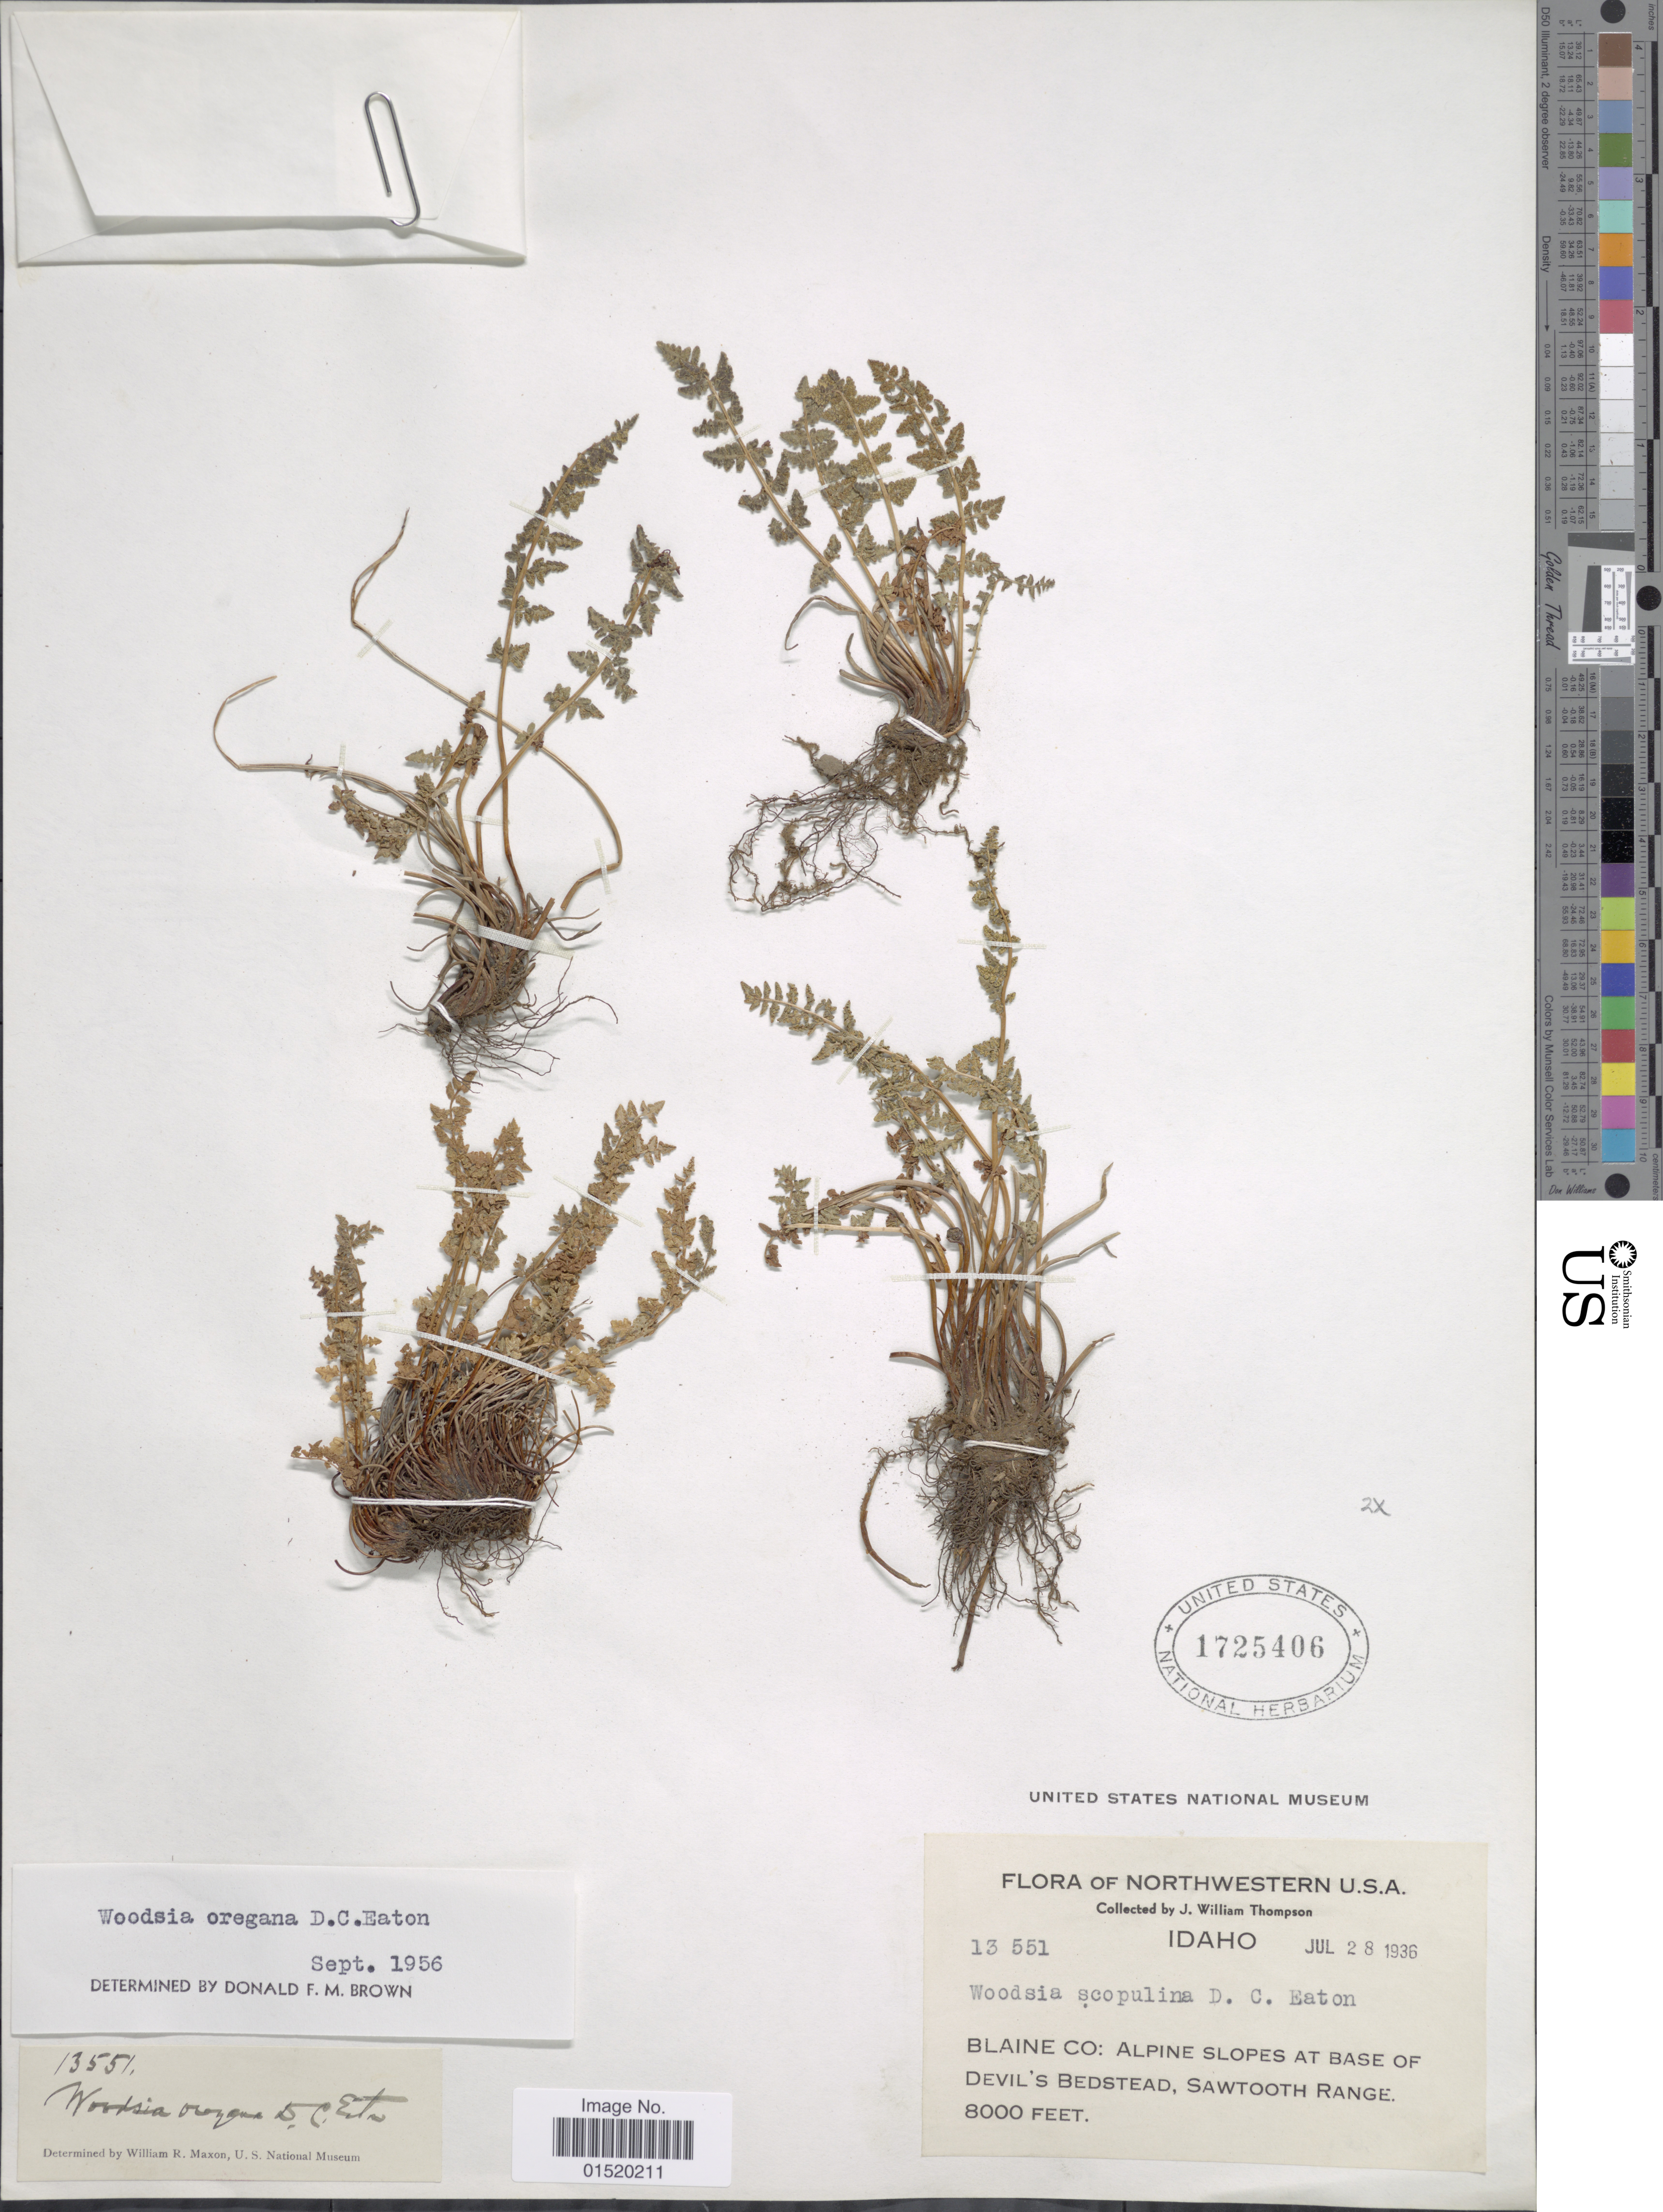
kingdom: Plantae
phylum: Tracheophyta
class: Polypodiopsida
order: Polypodiales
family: Woodsiaceae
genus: Woodsia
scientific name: Woodsia oregana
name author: D.C. Eaton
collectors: J. W. Thompson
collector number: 13551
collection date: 1936-07-28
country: United States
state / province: Idaho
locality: Northwestern U.S.A., Blaine Co: Alpine slopes at base of Devil's Bedstead, Sawtooth Range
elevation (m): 2438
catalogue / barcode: US 1725406